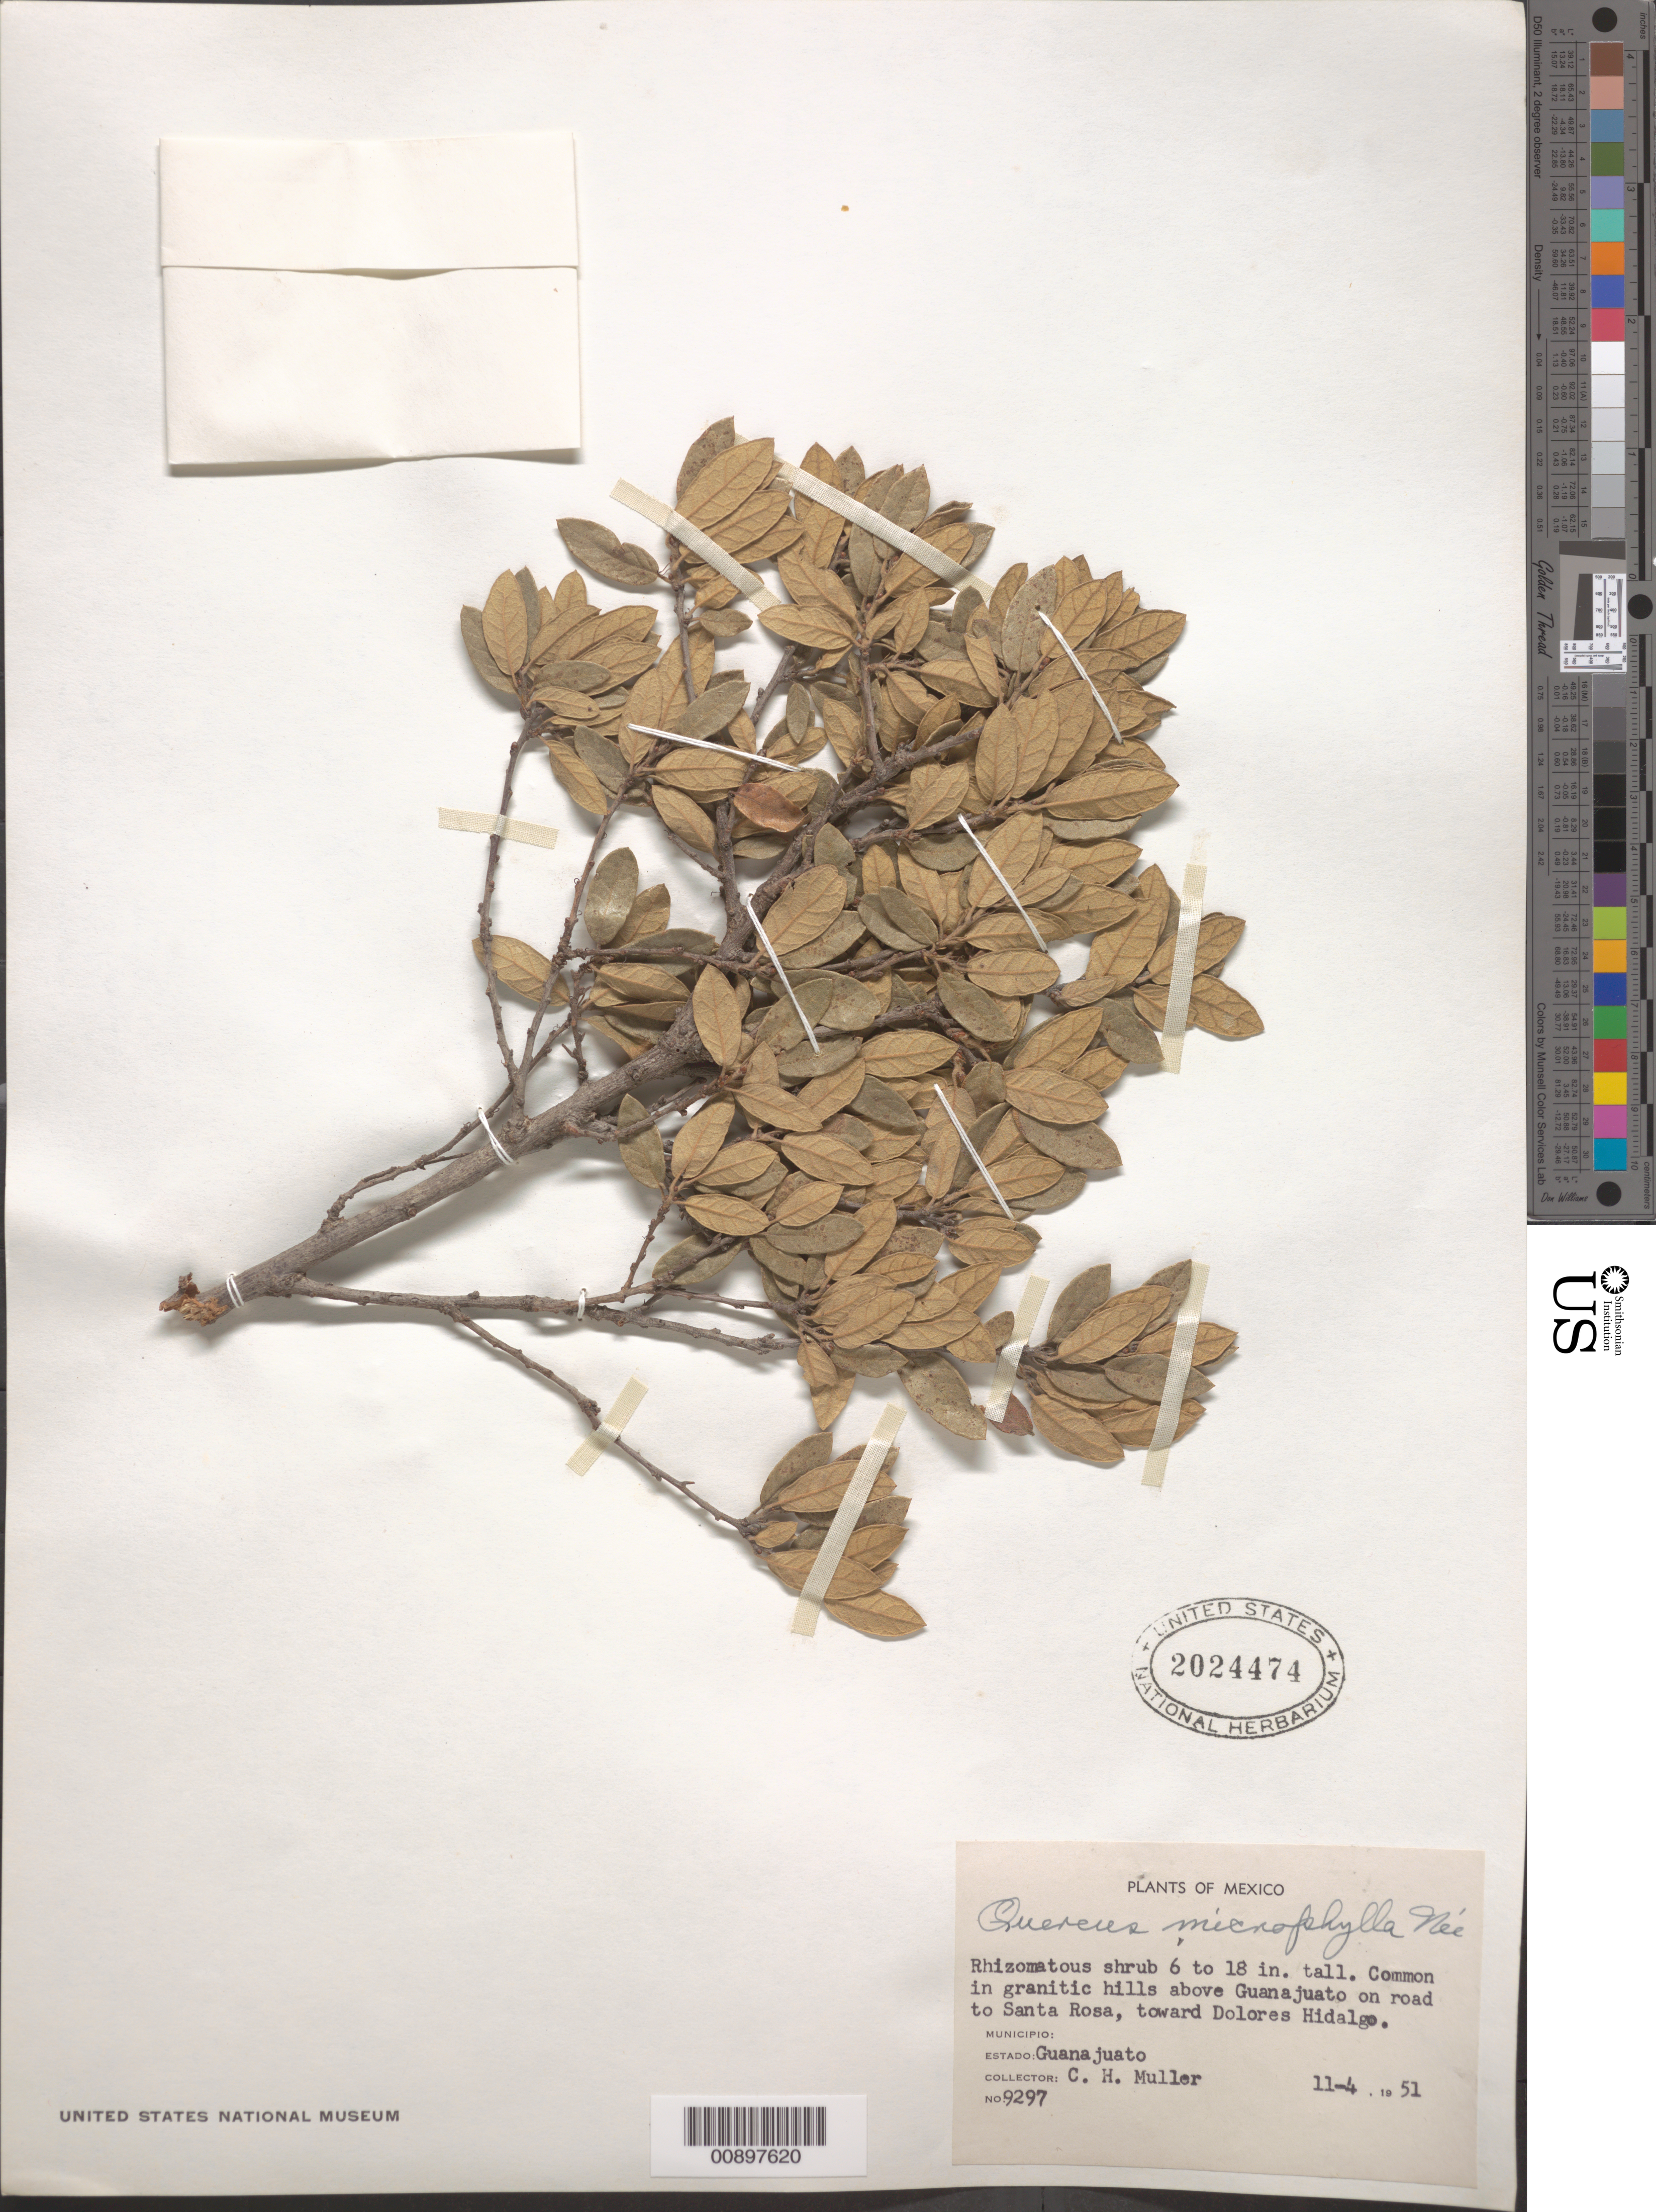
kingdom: Plantae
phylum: Tracheophyta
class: Magnoliopsida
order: Fagales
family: Fagaceae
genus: Quercus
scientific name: Quercus microphylla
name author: Née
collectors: C. H. Muller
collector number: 9297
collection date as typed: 04 Nov 1951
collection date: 1951-11-04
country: Mexico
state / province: Guanajuato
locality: Granitic hills above Guanajuato on road to Santa Rosa, toward Dolores Hidalgo.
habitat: Common in granitic hills.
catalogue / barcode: US 2024474